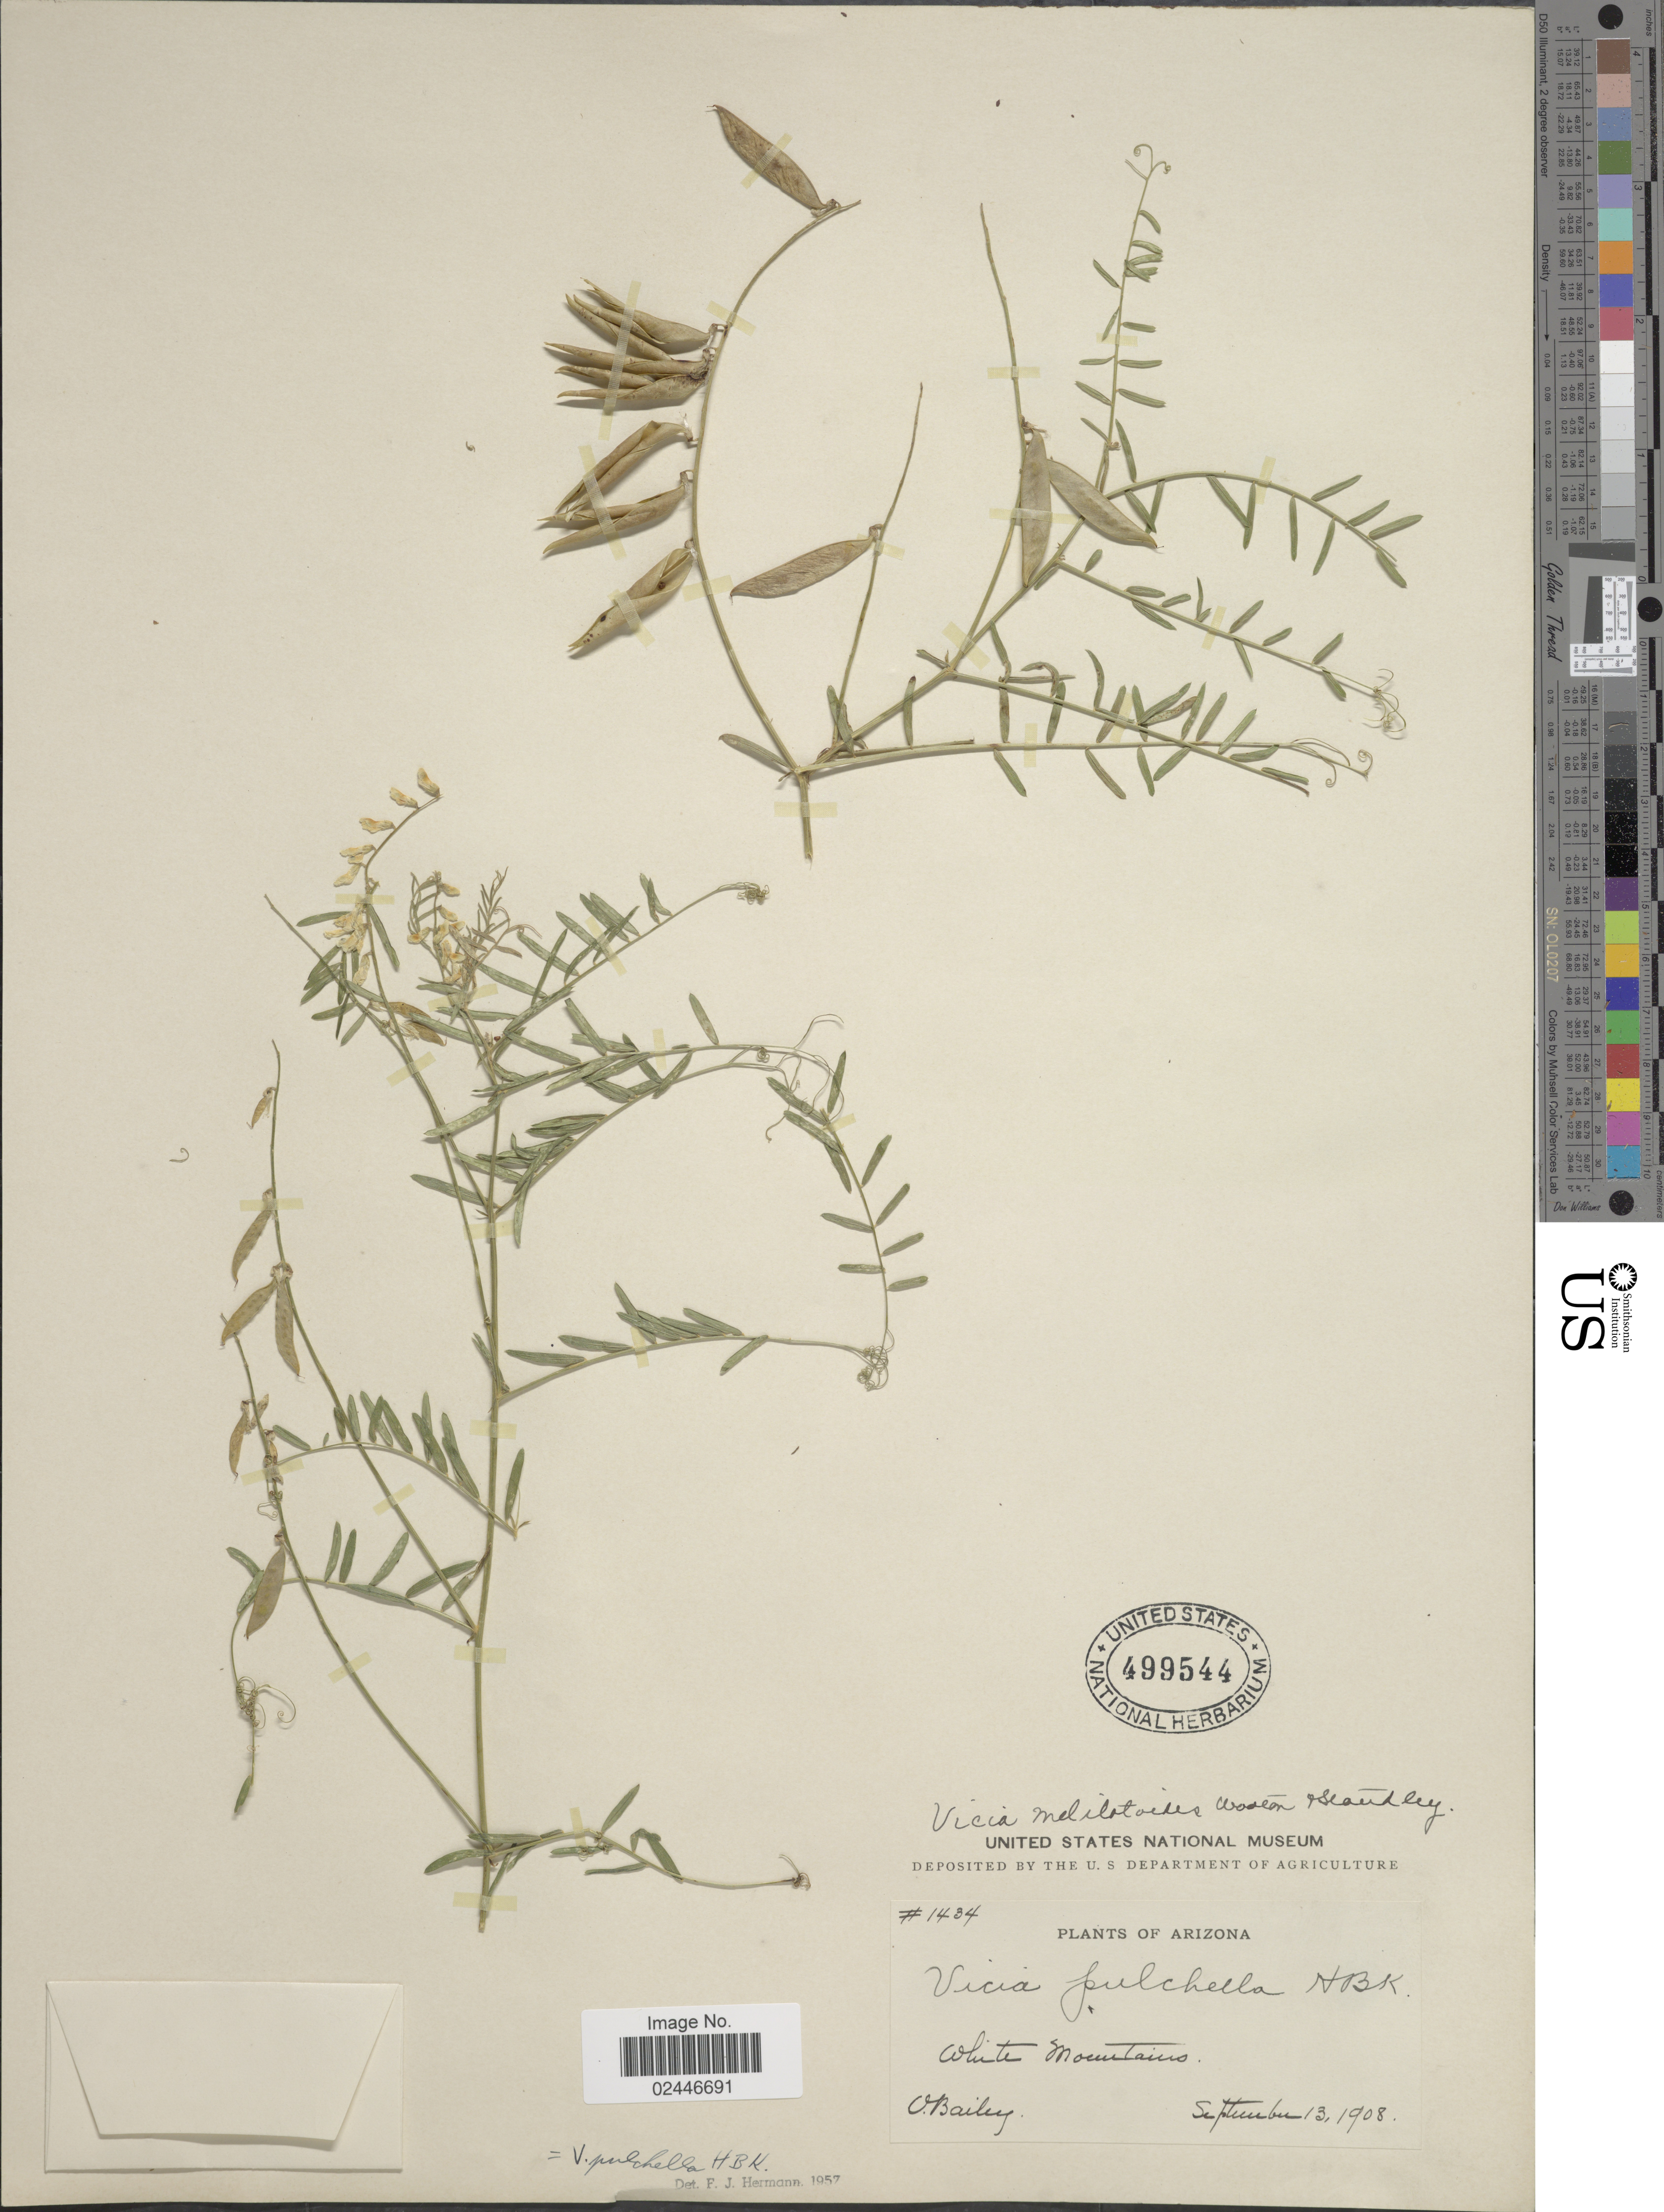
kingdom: Plantae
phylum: Tracheophyta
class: Magnoliopsida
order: Fabales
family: Fabaceae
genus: Vicia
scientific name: Vicia pulchella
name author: Kunth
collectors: O. Bailey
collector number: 1434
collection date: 1908-09-13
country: United States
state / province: Arizona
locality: White Mountains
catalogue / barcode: US 499544